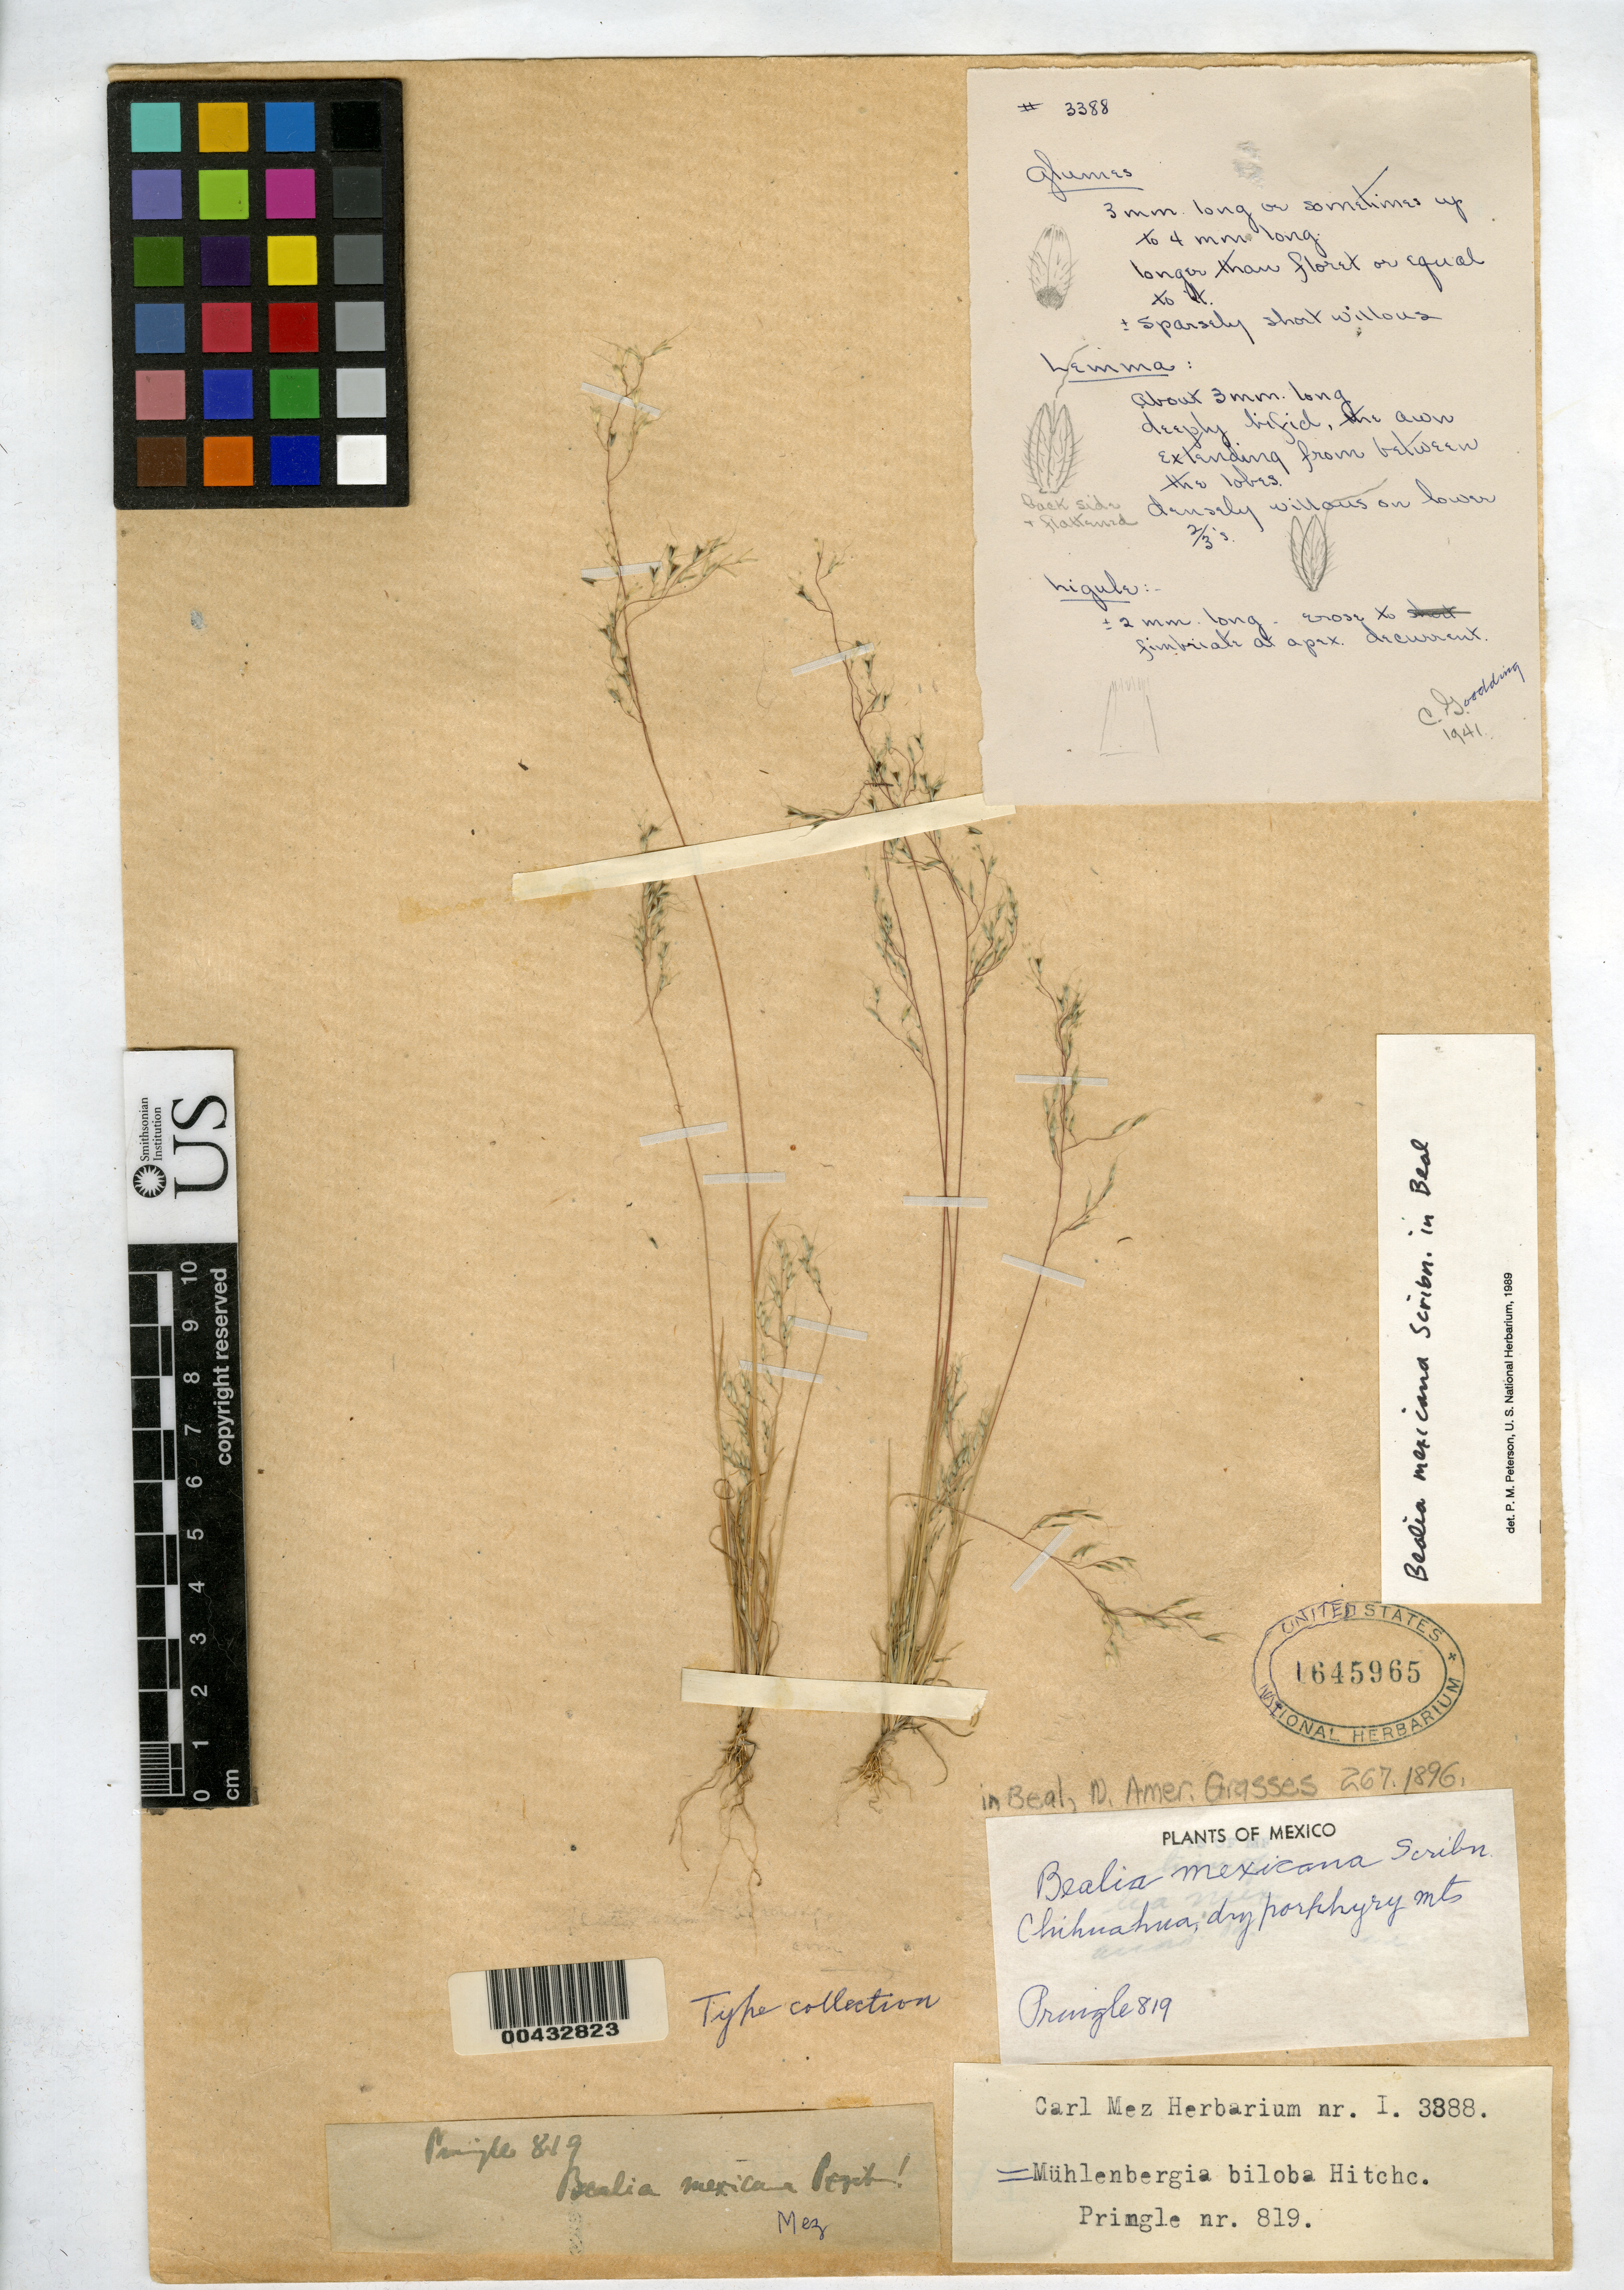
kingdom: Plantae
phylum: Tracheophyta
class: Liliopsida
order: Poales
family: Poaceae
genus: Bealia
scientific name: Bealia mexicana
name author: Scribn. in Hack.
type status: Isolectotype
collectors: C. G. Pringle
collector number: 819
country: Mexico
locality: E of Monserrat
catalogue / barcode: US 1645965